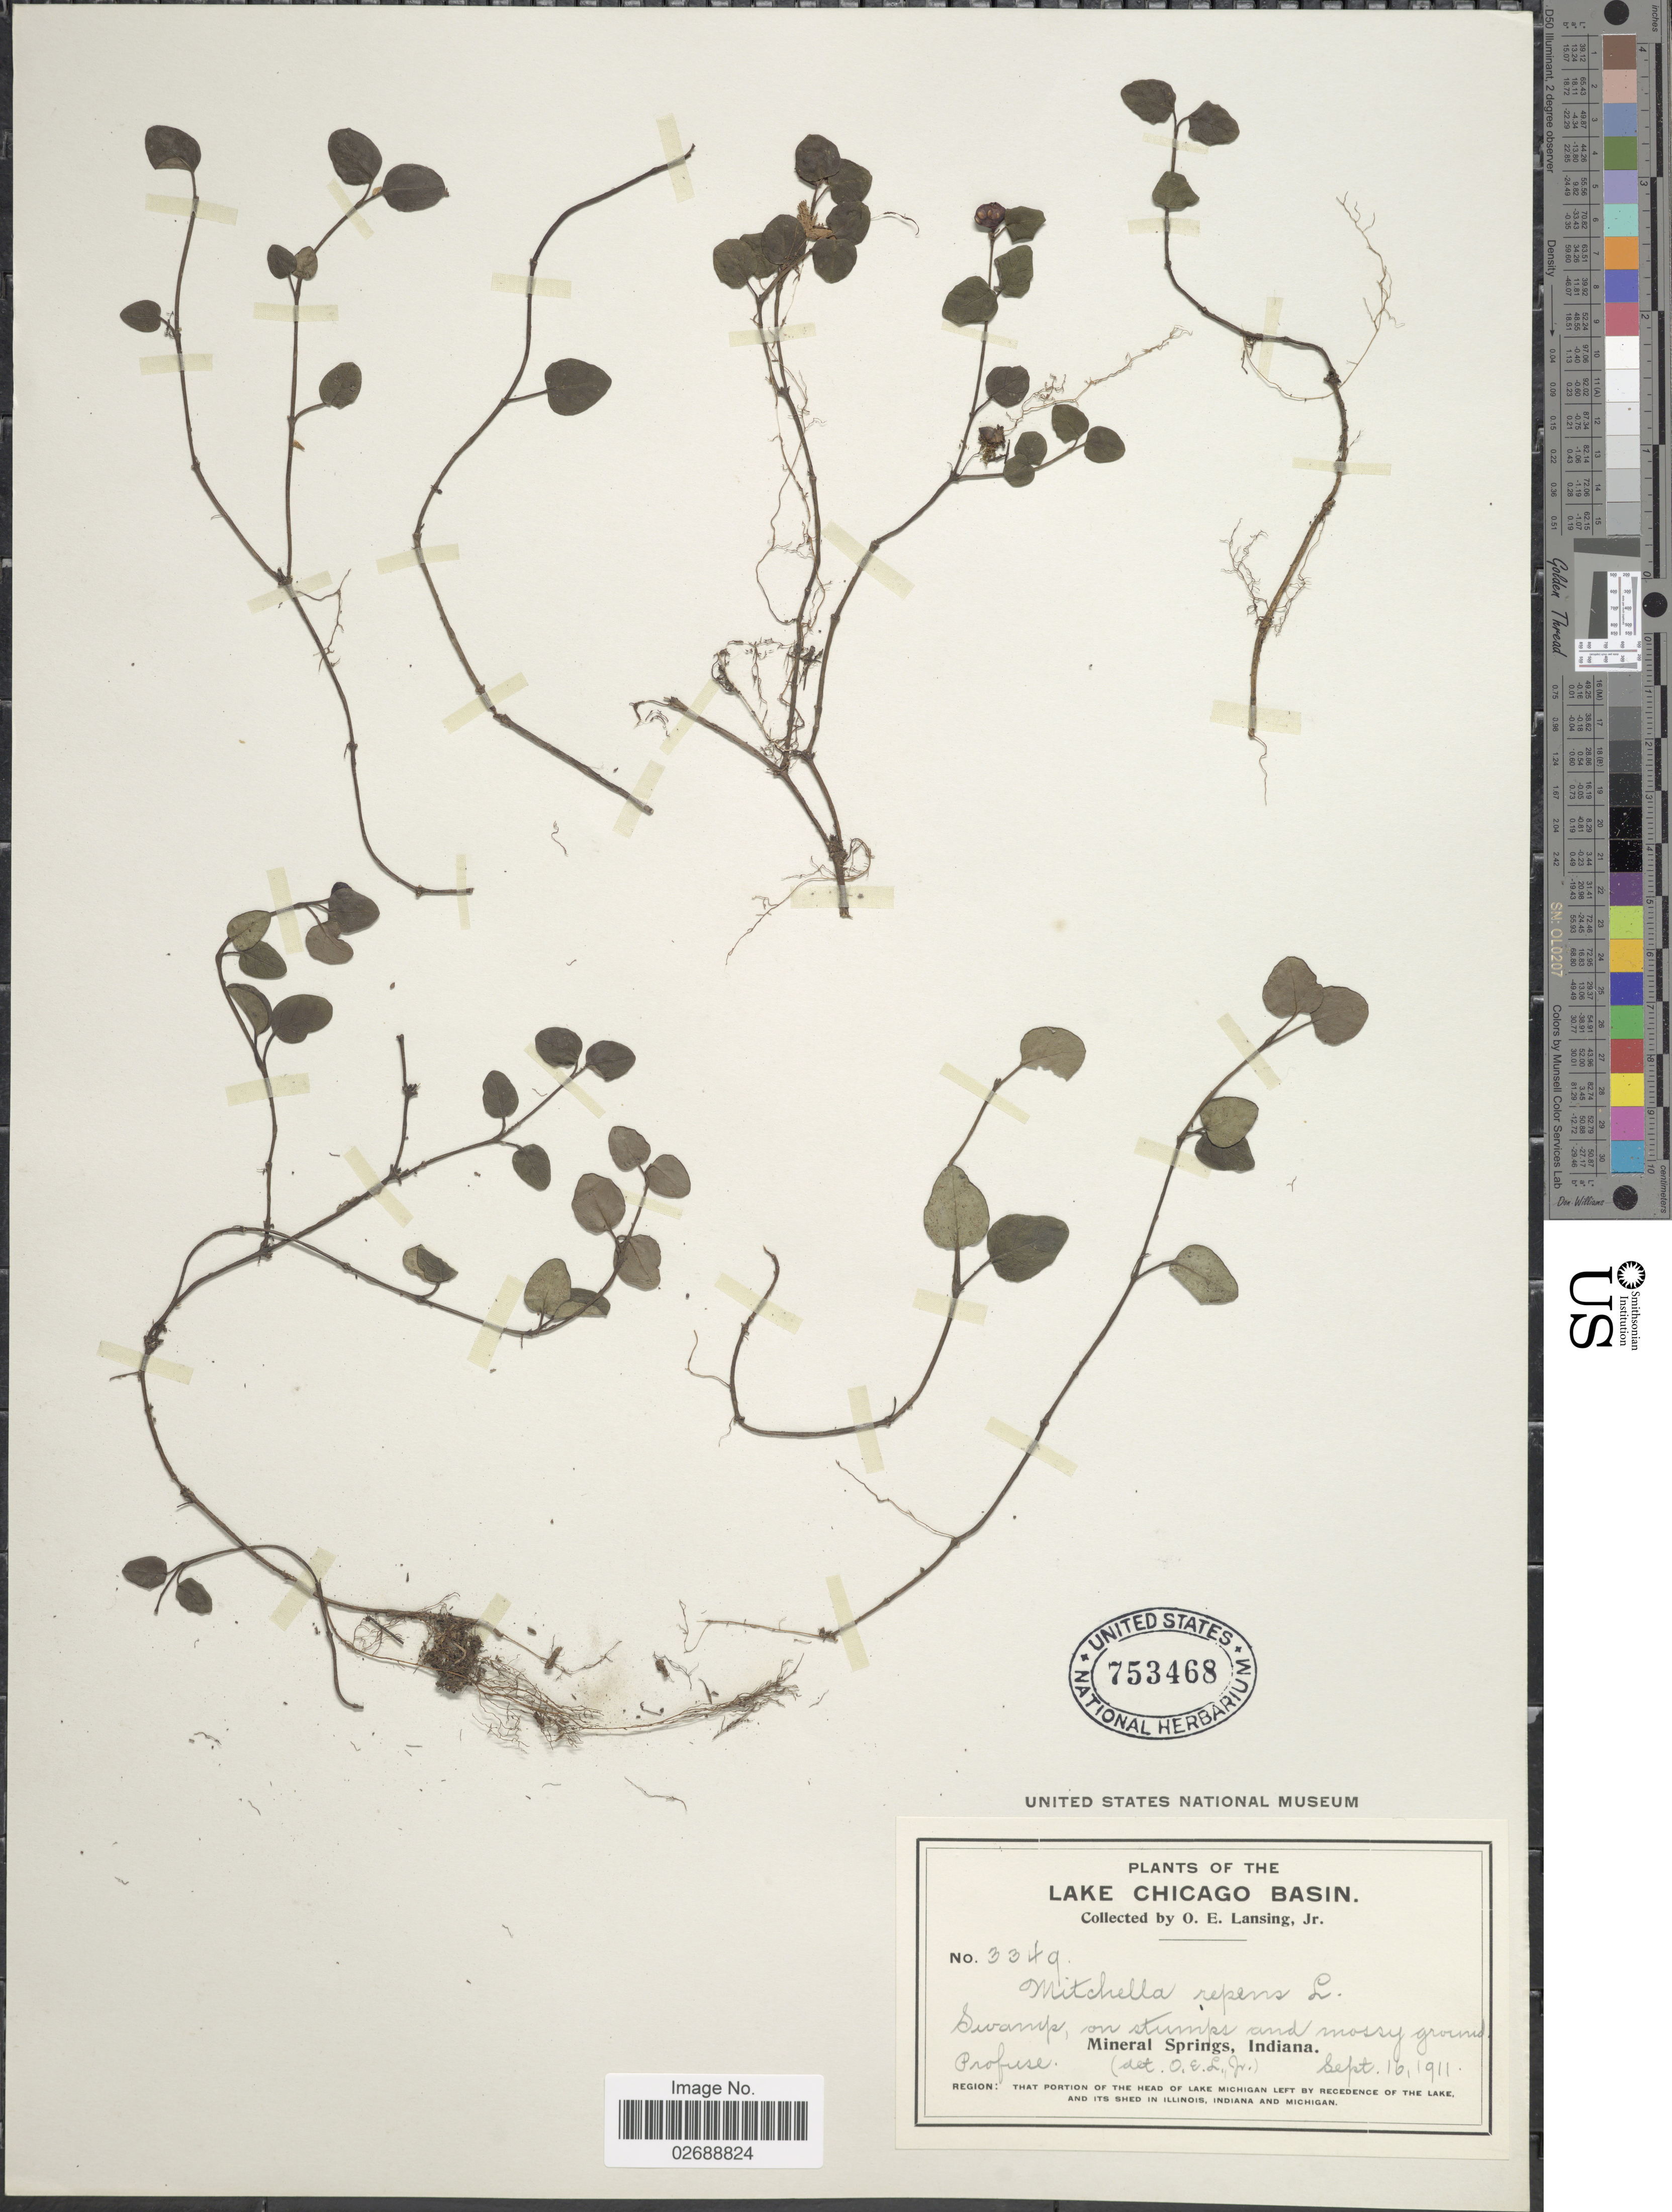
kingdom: Plantae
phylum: Tracheophyta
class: Magnoliopsida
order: Gentianales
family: Rubiaceae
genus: Mitchella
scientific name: Mitchella repens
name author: L.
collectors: O. Lansing Jr.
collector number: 3349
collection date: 1911-09-16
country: United States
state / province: Indiana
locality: Lake Chicago Basin. Mineral Springs, Indiana. Region: That Portion of the head of Lake Michigan Left by Recedence of the lake and its shed in Illinois, Indiana and Michigan [unsure placement]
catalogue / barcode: US 753468